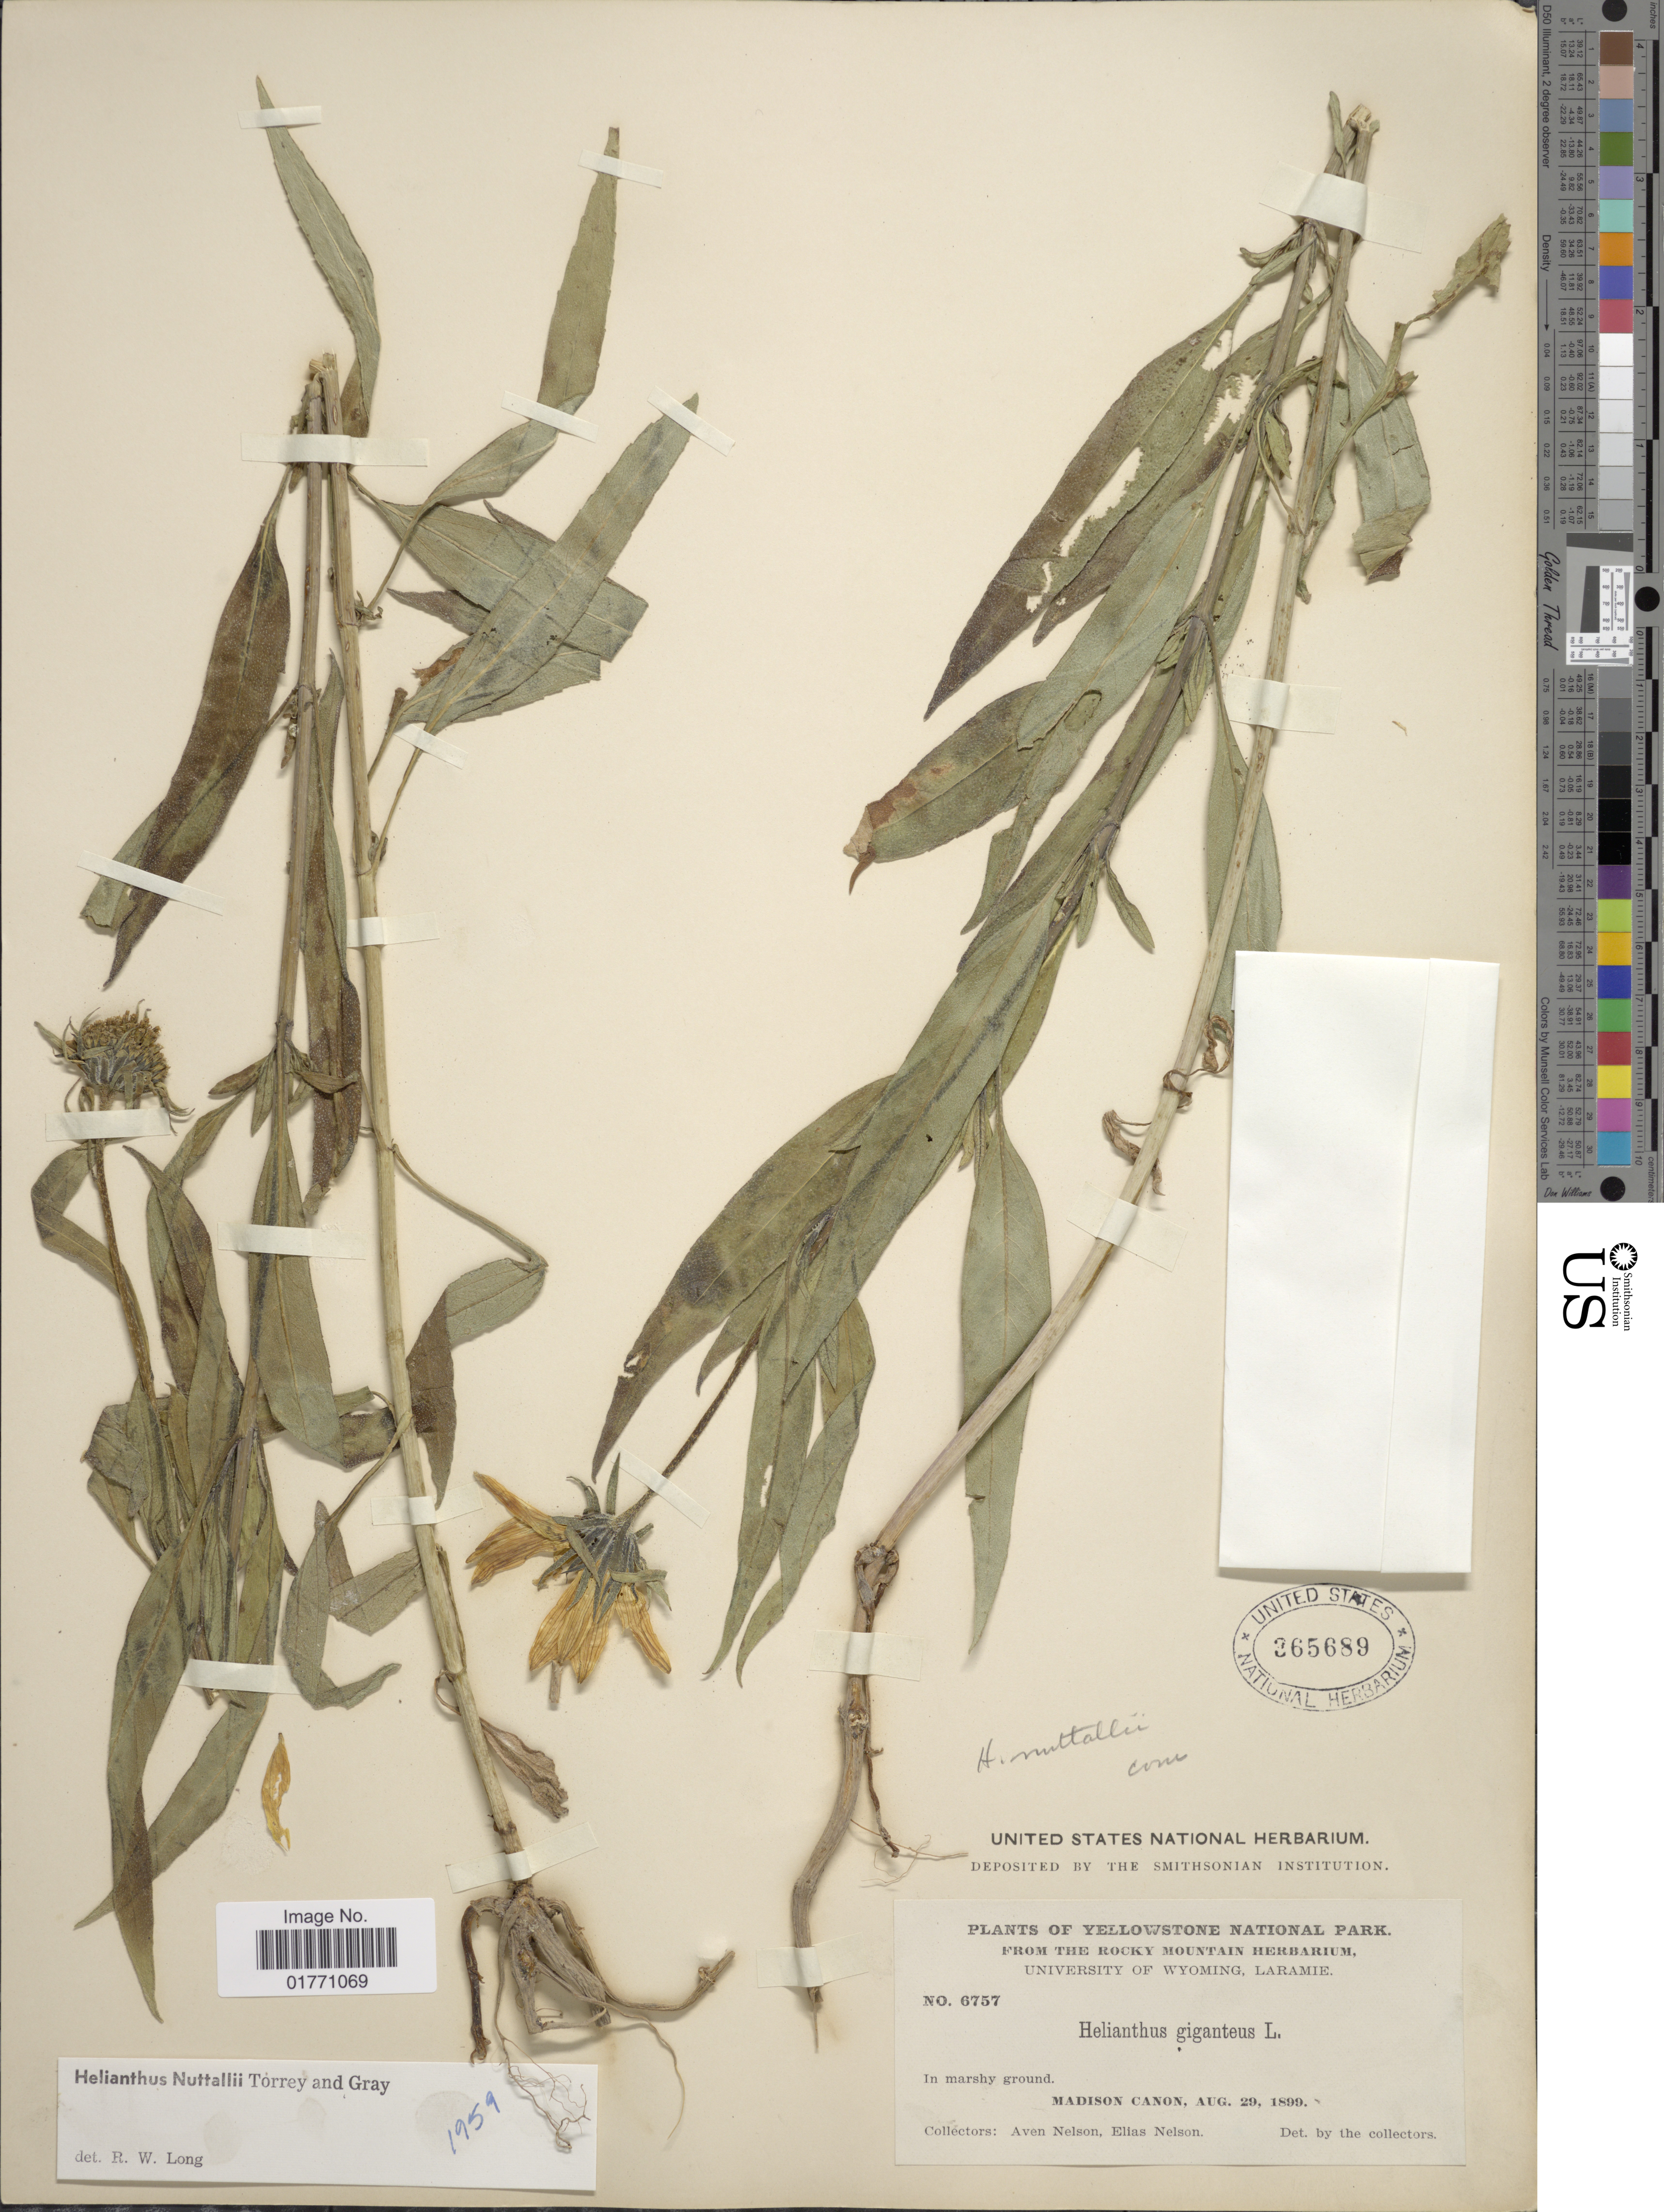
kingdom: Plantae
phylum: Tracheophyta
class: Magnoliopsida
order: Asterales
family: Asteraceae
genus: Helianthus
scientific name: Helianthus nuttallii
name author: Torr. & A. Gray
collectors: A. Nelson & E. Nelson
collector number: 6757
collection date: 1899-08-29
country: United States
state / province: Wyoming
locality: Yellowstone National Park, in marshy ground, Madison Canon.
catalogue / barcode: US 365689